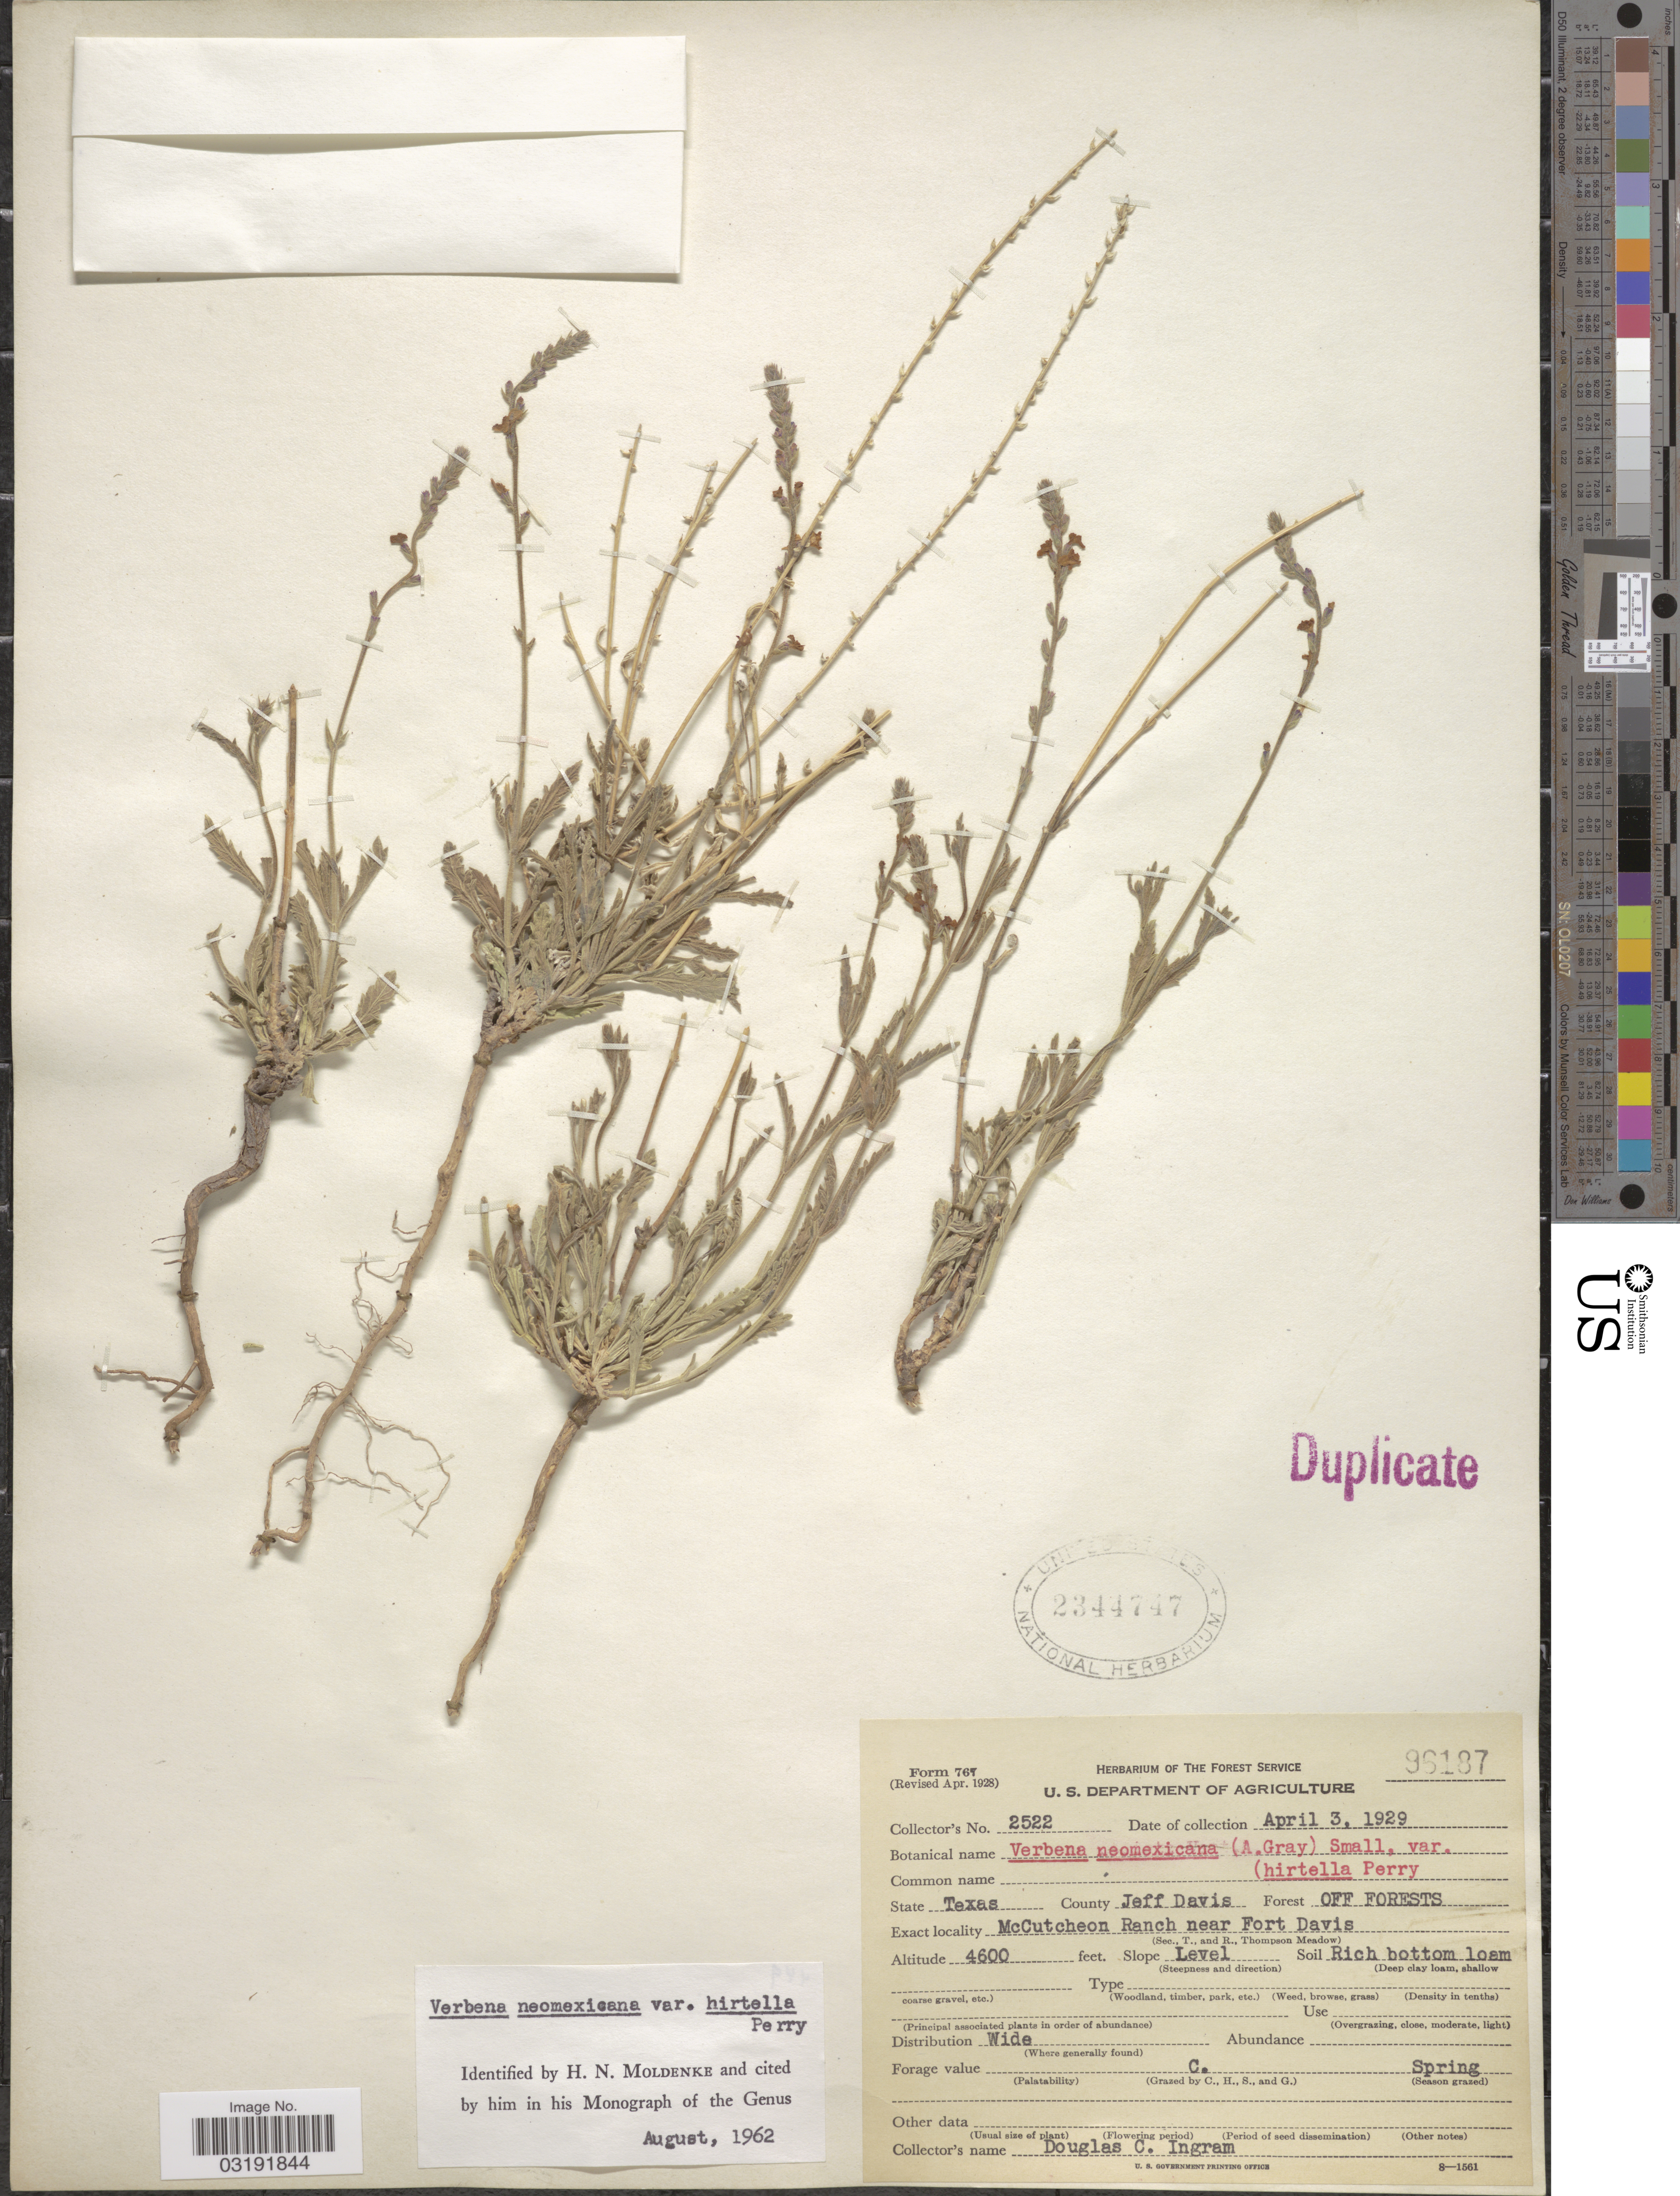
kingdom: Plantae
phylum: Tracheophyta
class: Magnoliopsida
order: Lamiales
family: Verbenaceae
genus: Verbena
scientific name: Verbena neomexicana var. hirtella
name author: L.M. Perry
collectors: D. C. Ingram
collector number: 2522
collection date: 1929-04-03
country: United States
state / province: Texas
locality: County Jeff Davis Forest Off Forests. McCutcheon Ranch near Fort Davis.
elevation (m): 1402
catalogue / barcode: US 2344747